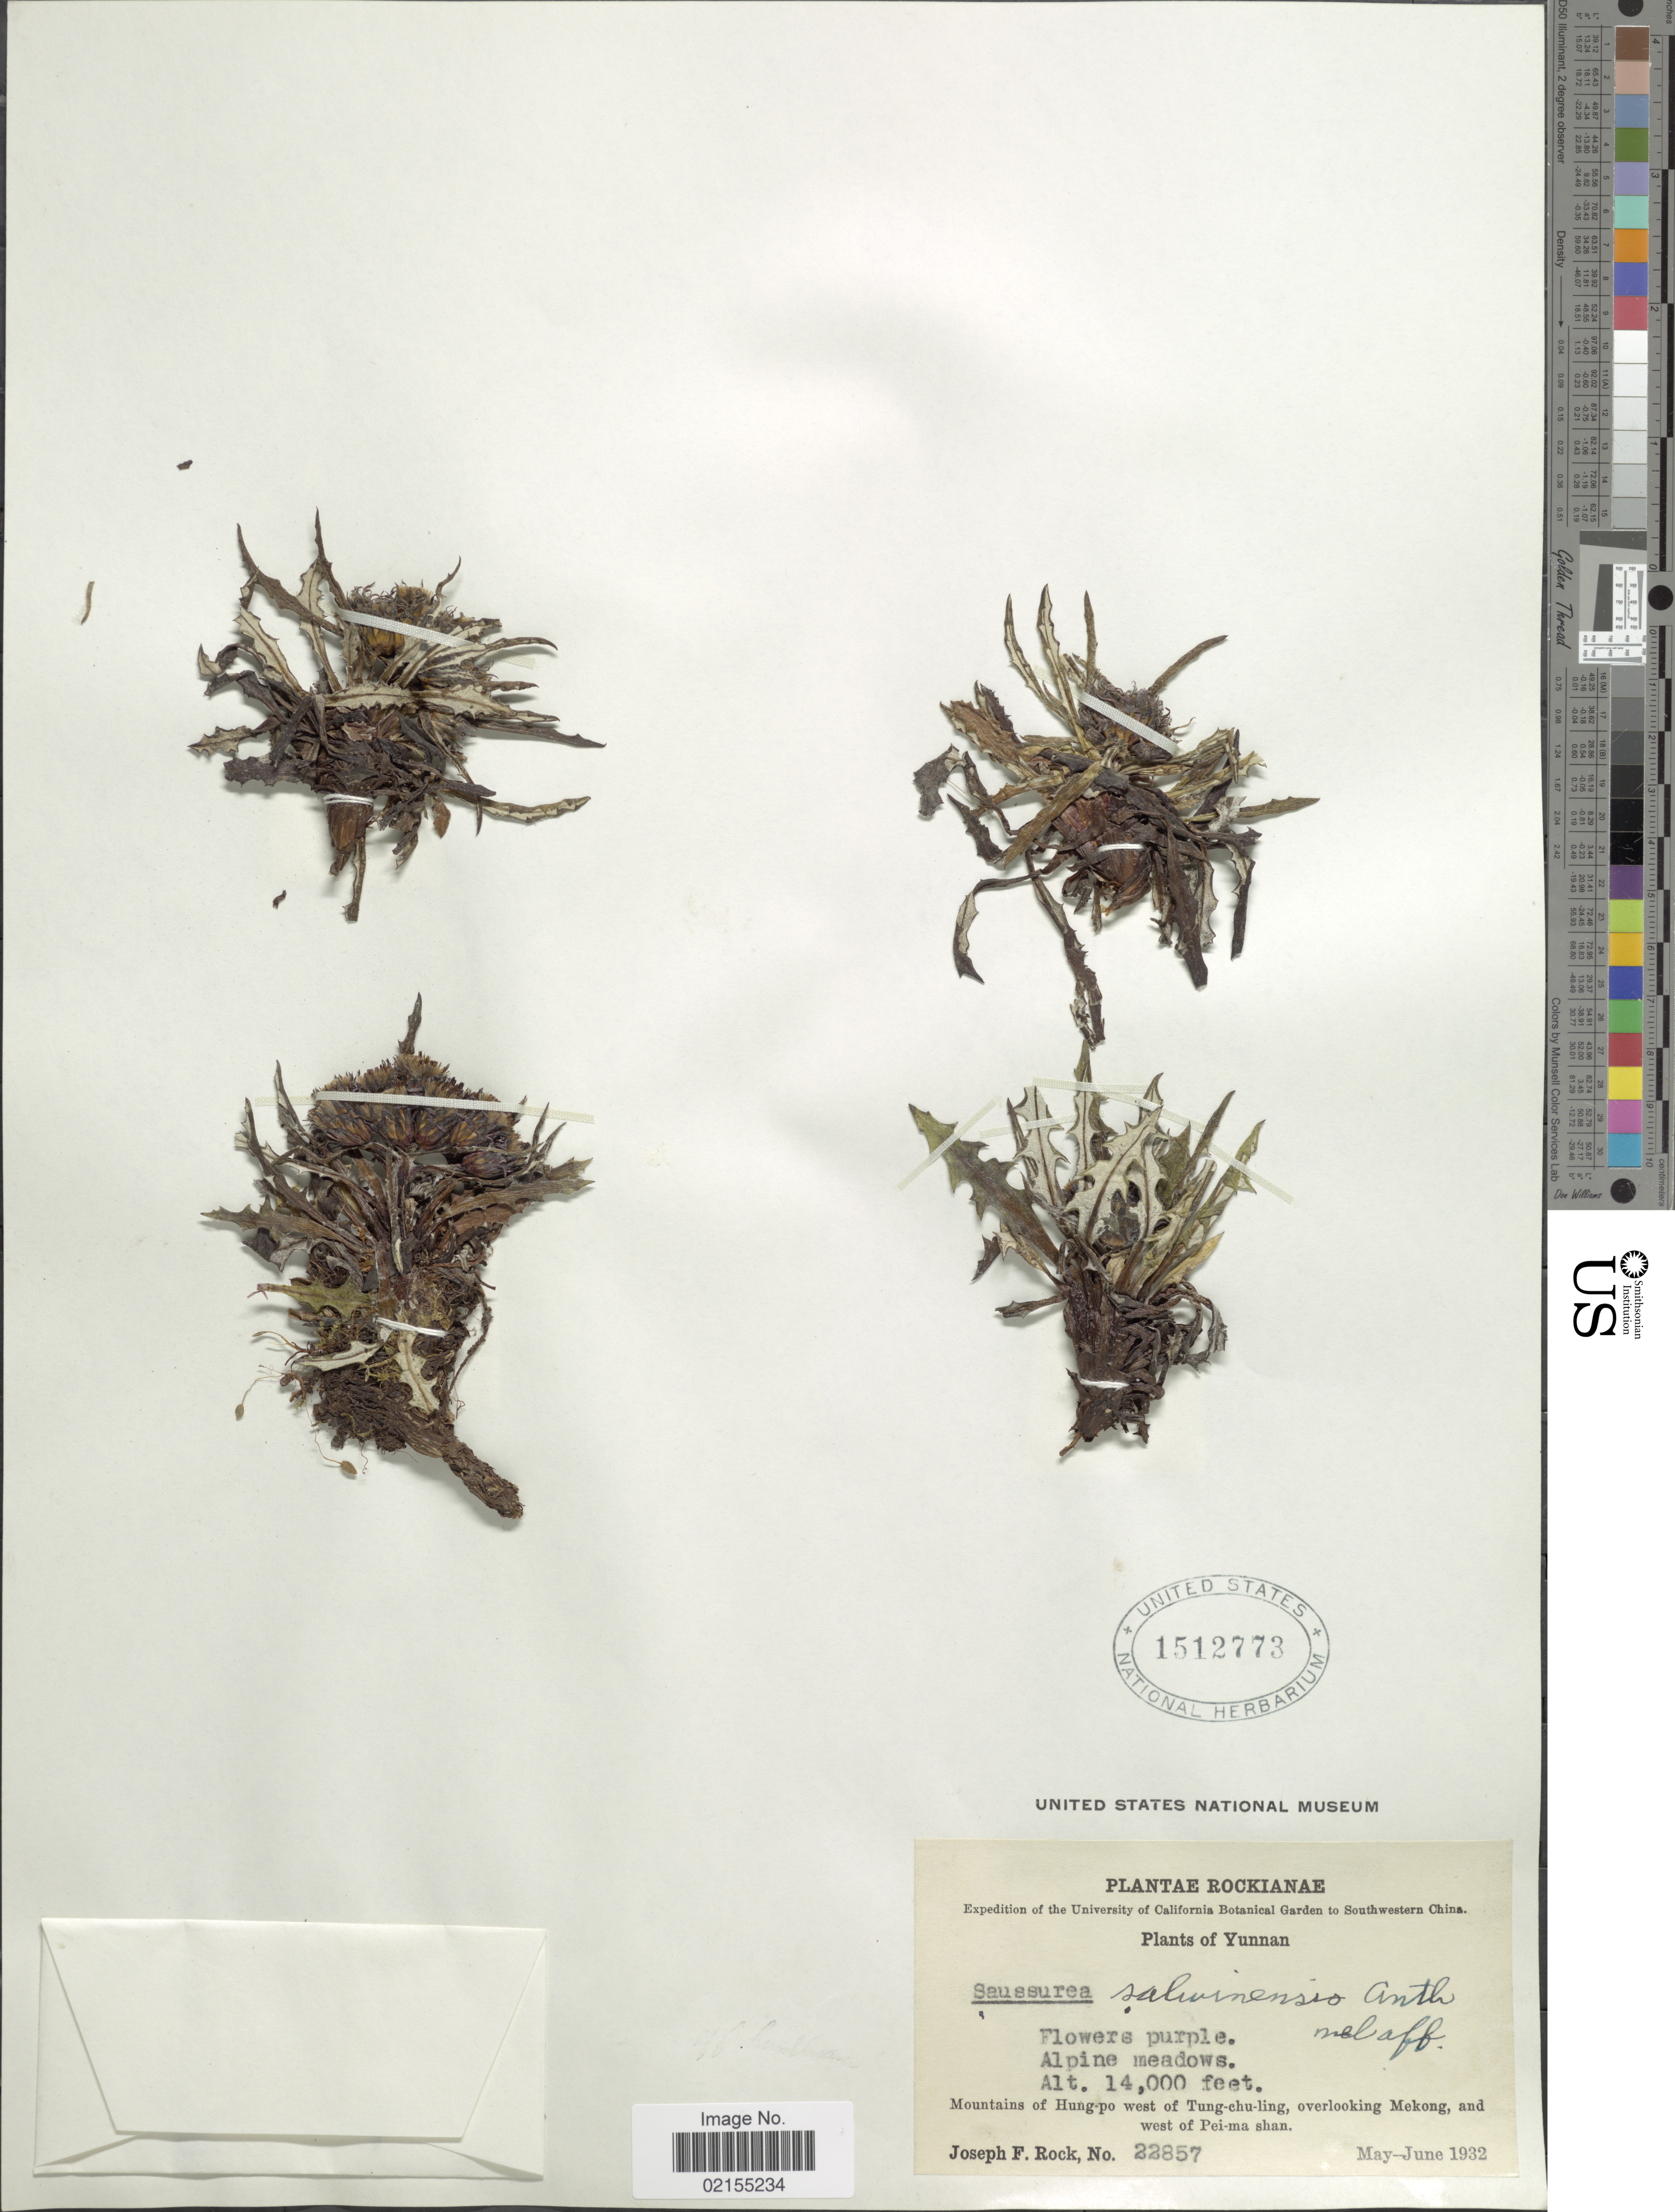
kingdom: Plantae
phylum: Tracheophyta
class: Magnoliopsida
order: Asterales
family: Asteraceae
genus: Saussurea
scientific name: Saussurea salwinensis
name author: J. Anthony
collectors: J. F. Rock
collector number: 22857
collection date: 1932-05/1932-06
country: China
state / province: Yunnan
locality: Yunnan, Mountains of Hung-po west of Tung-chu-ling, overlooking Mekong, and west of Pei-ma shan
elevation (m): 4267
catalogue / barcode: US 1512773